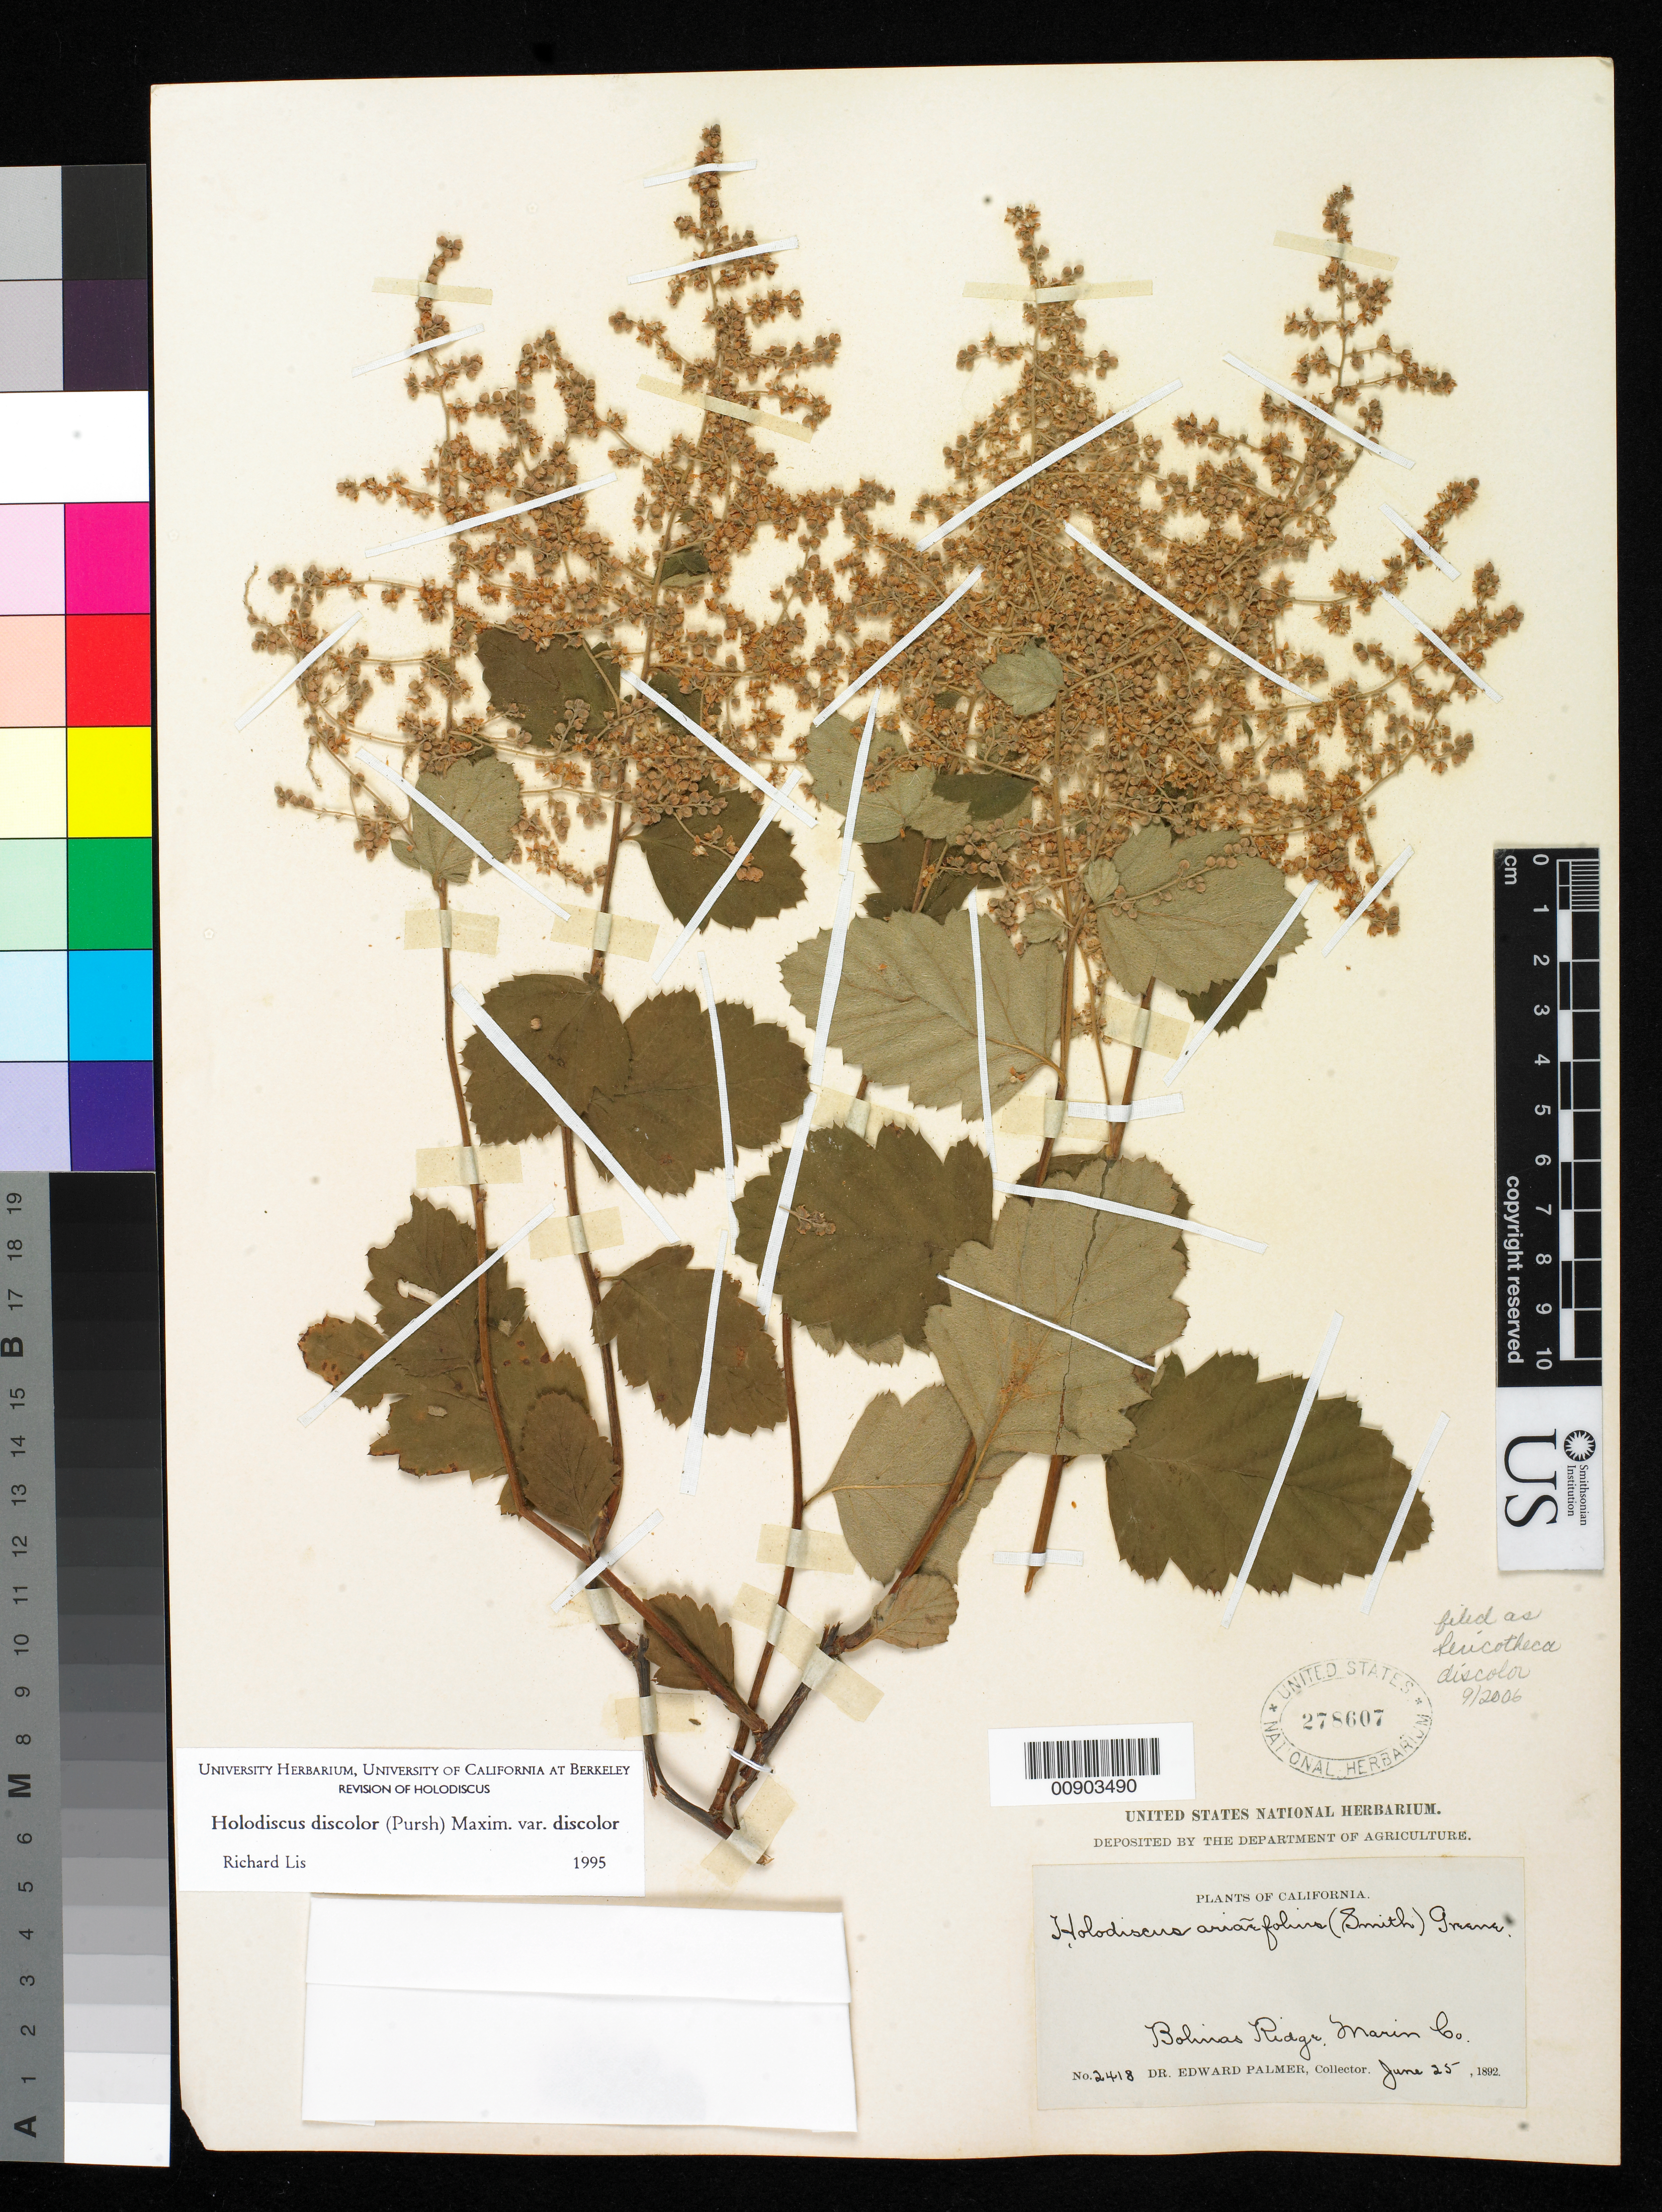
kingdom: Plantae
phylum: Tracheophyta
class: Magnoliopsida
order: Rosales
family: Rosaceae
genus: Holodiscus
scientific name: Holodiscus discolor var. discolor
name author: (Pursh) Maxim.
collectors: E. Palmer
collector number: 2418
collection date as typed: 25 Jun 1892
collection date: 1892-06-25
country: United States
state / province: California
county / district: Marin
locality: Bolinas Ridge, Marin County, California.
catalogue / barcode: US 278607